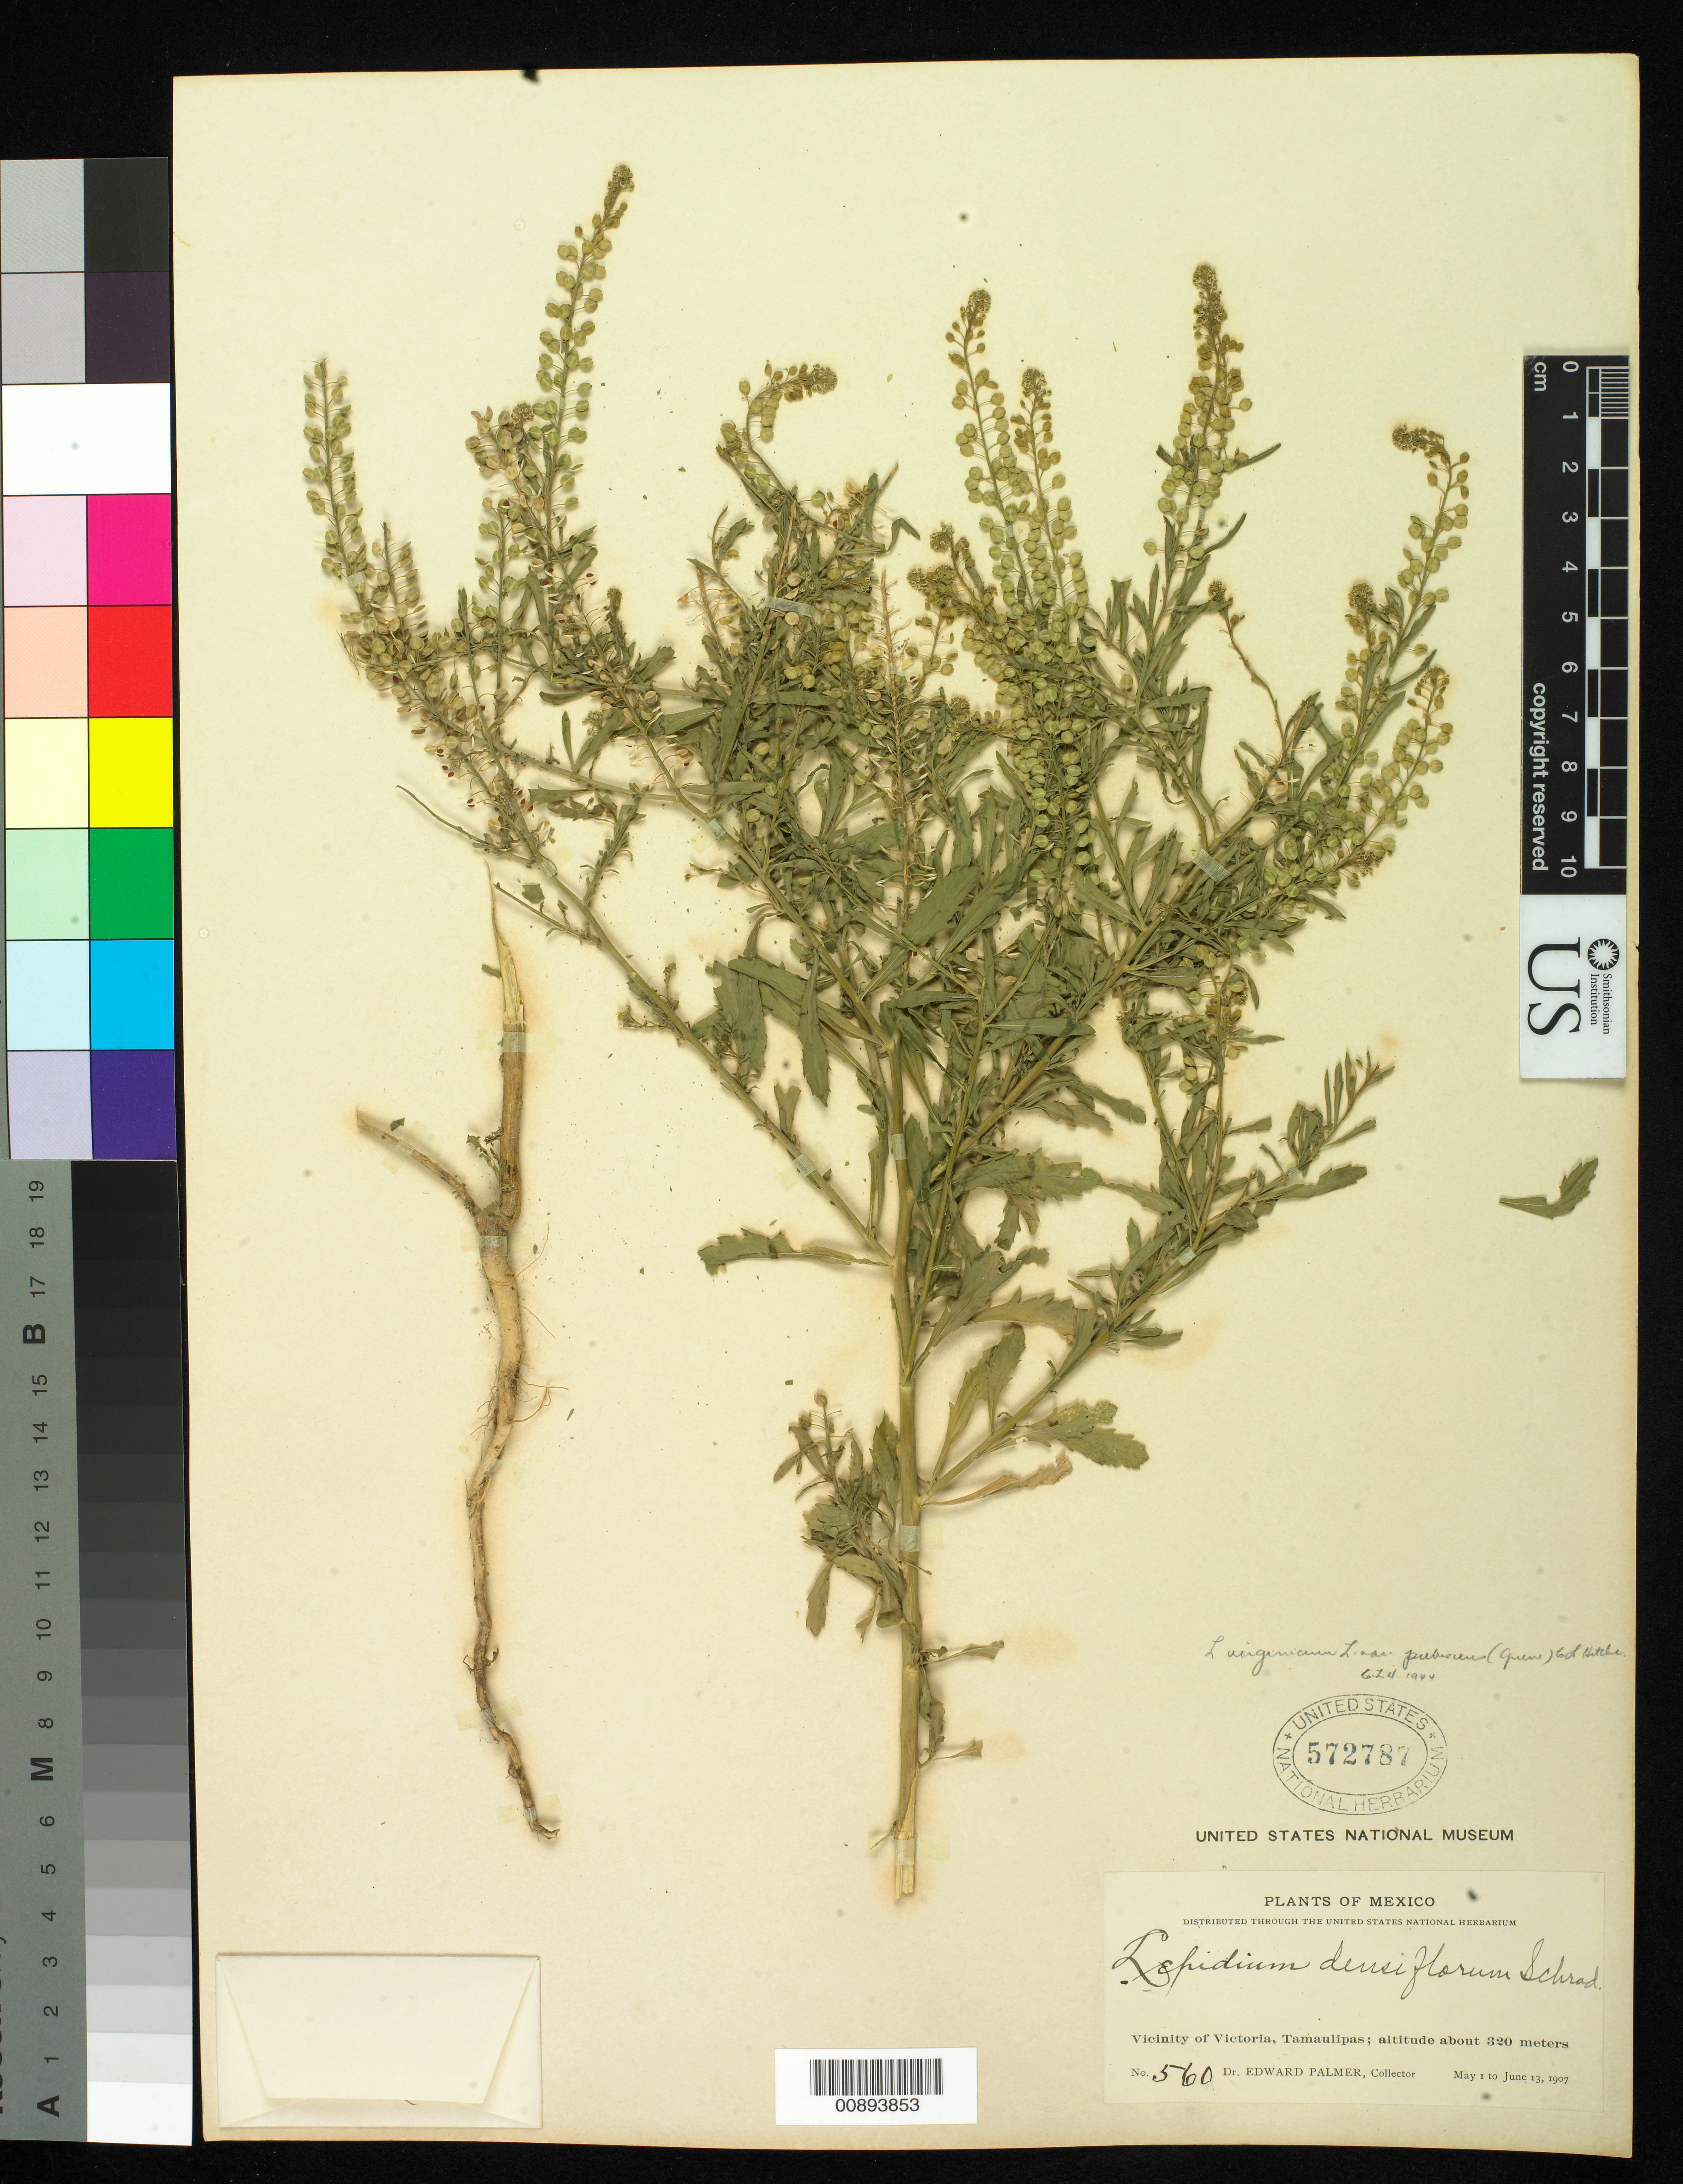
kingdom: Plantae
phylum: Tracheophyta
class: Magnoliopsida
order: Brassicales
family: Brassicaceae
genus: Lepidium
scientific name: Lepidium virginicum var. pubescens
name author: (Greene) C.L. Hitchc.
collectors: E. Palmer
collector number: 560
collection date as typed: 01 May 1907 to 13 Jun 1907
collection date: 1907-05-01/1907-06-13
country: Mexico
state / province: Tamaulipas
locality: Vicinity of Victoria.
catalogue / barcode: US 572787